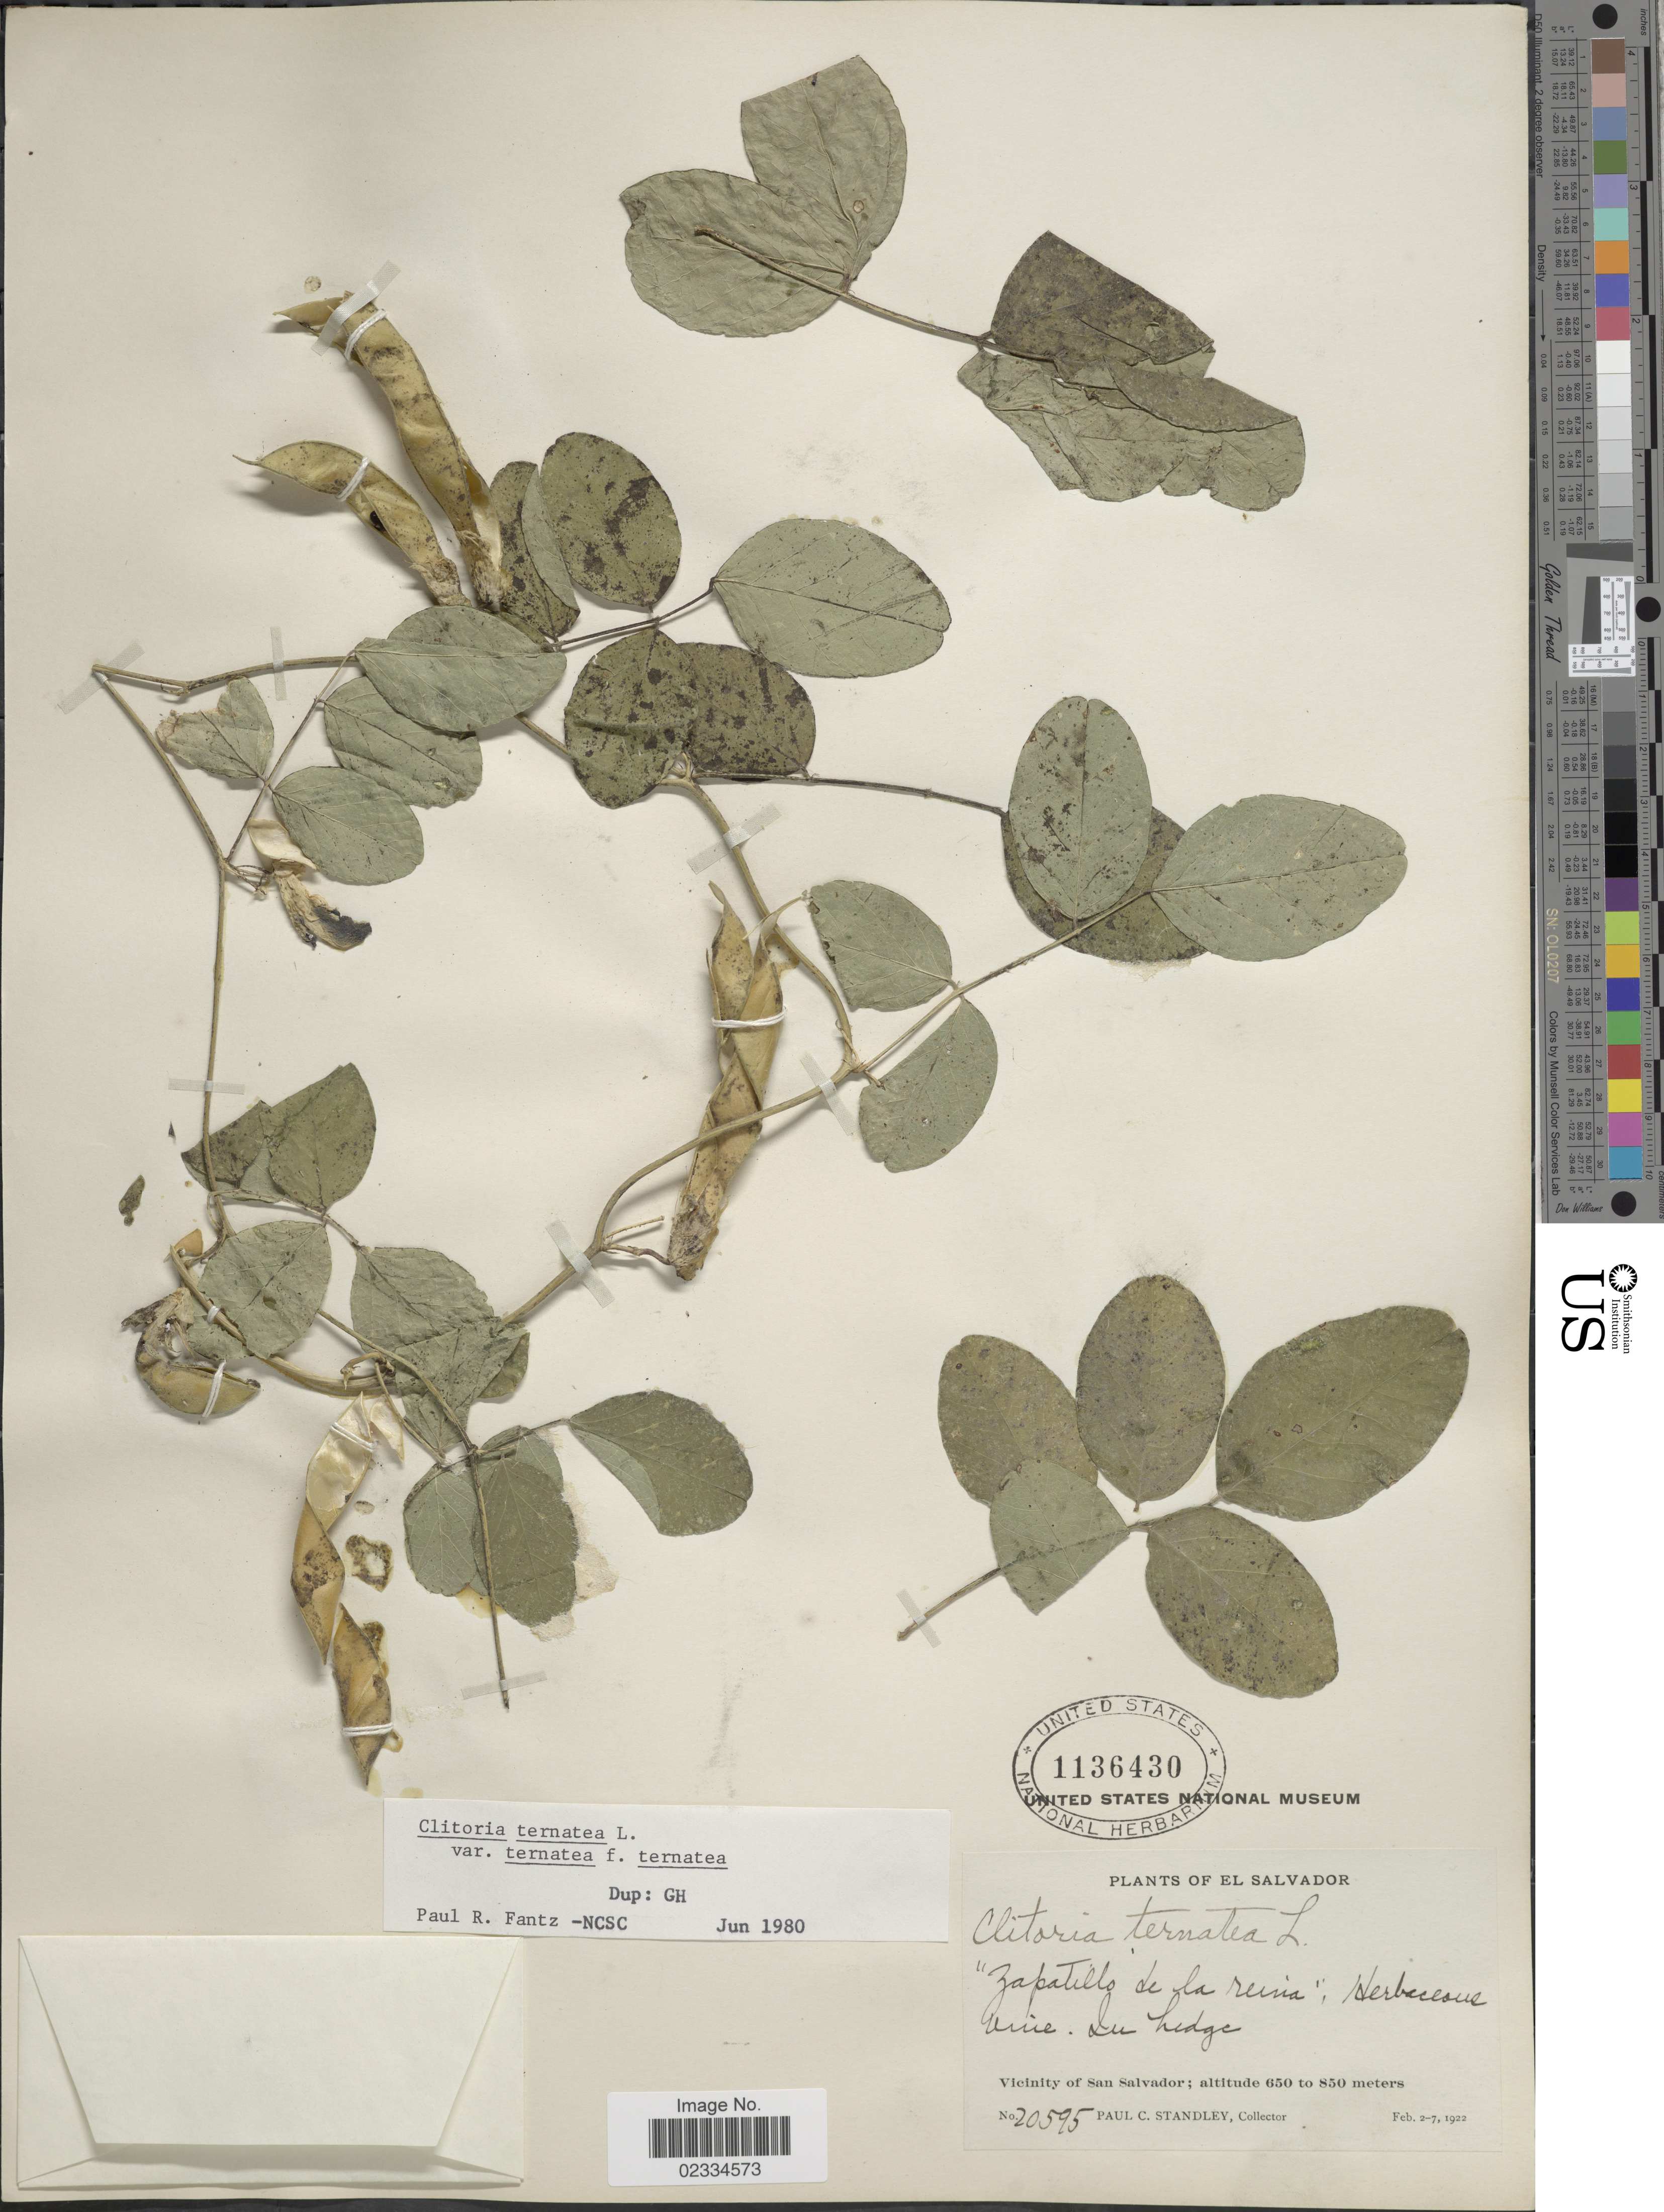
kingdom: Plantae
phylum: Tracheophyta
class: Magnoliopsida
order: Fabales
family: Fabaceae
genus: Clitoria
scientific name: Clitoria ternatea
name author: L.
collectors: P. C. Standley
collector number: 20595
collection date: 1922-02-02/1922-02-07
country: El Salvador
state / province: San Salvador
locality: Vicinity of San Salvador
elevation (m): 650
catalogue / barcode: US 1136430